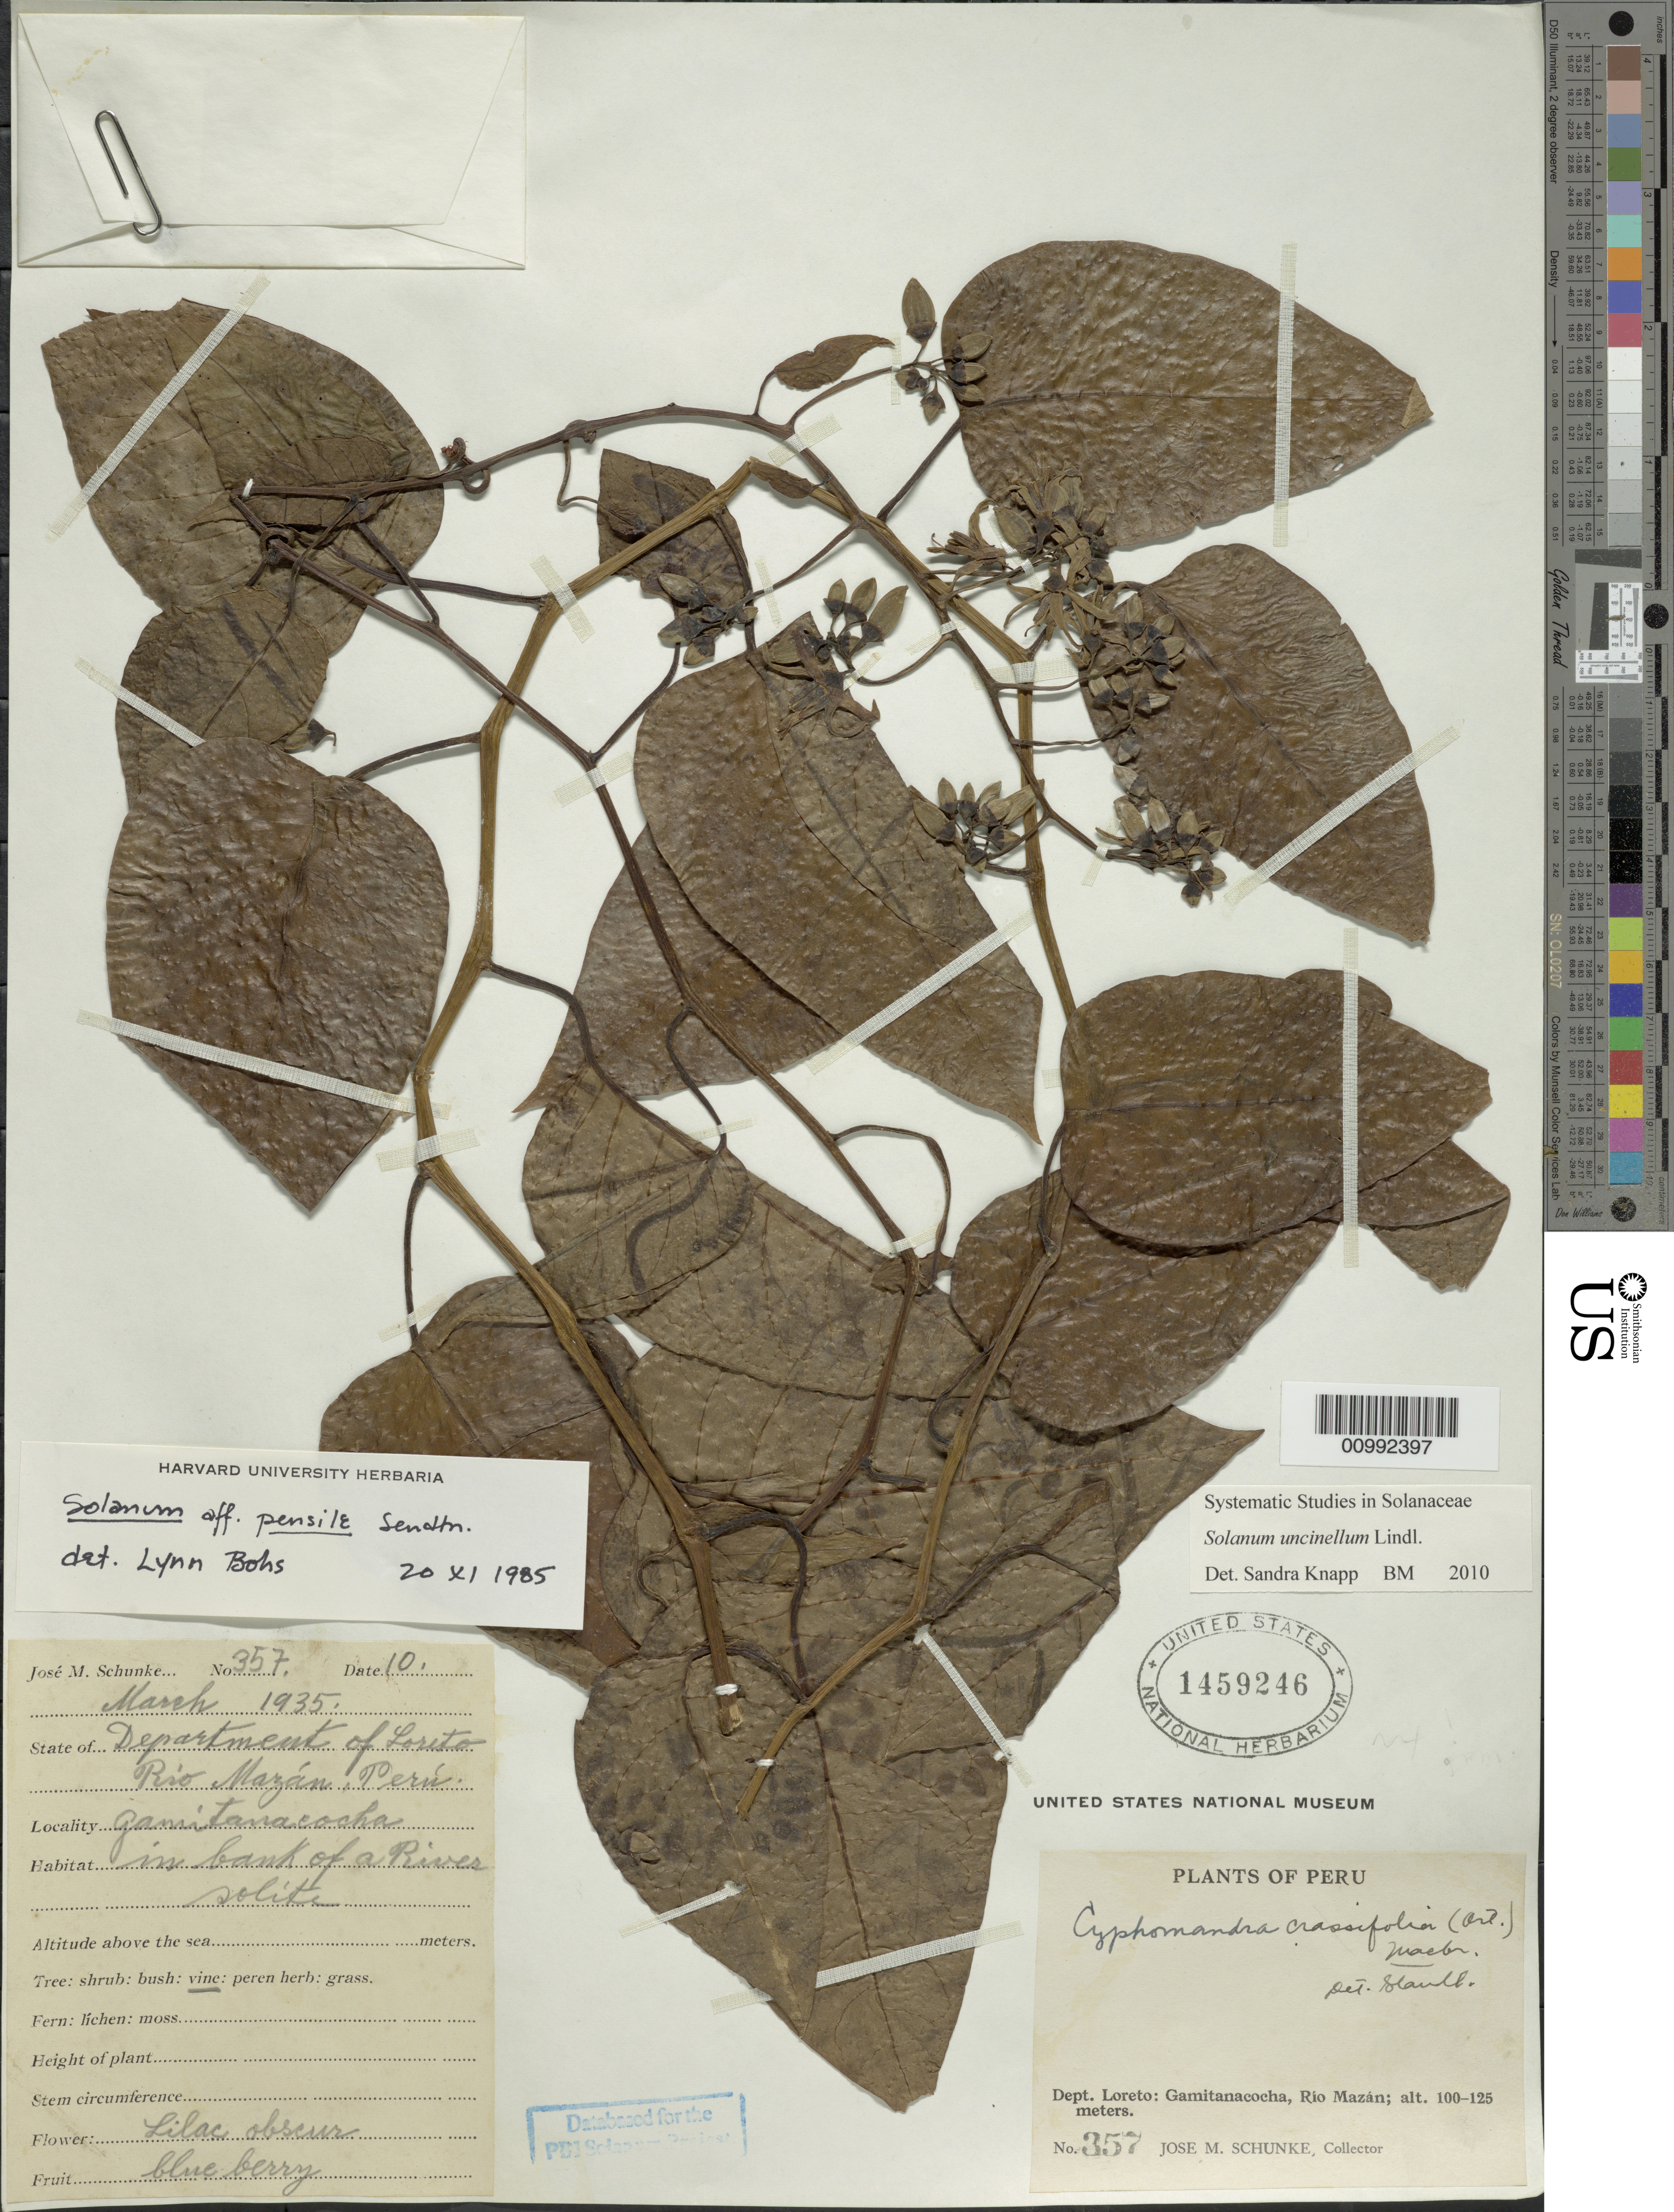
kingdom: Plantae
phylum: Tracheophyta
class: Magnoliopsida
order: Solanales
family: Solanaceae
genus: Solanum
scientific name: Solanum uncinellum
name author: Lindl.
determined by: Knapp, S. D.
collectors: J. Schunke Vigo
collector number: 357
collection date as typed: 10 Mar 1935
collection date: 1935-03-10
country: Peru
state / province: Loreto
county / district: Maynas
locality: Rio Mazan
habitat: River bank.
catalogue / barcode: US 1459246